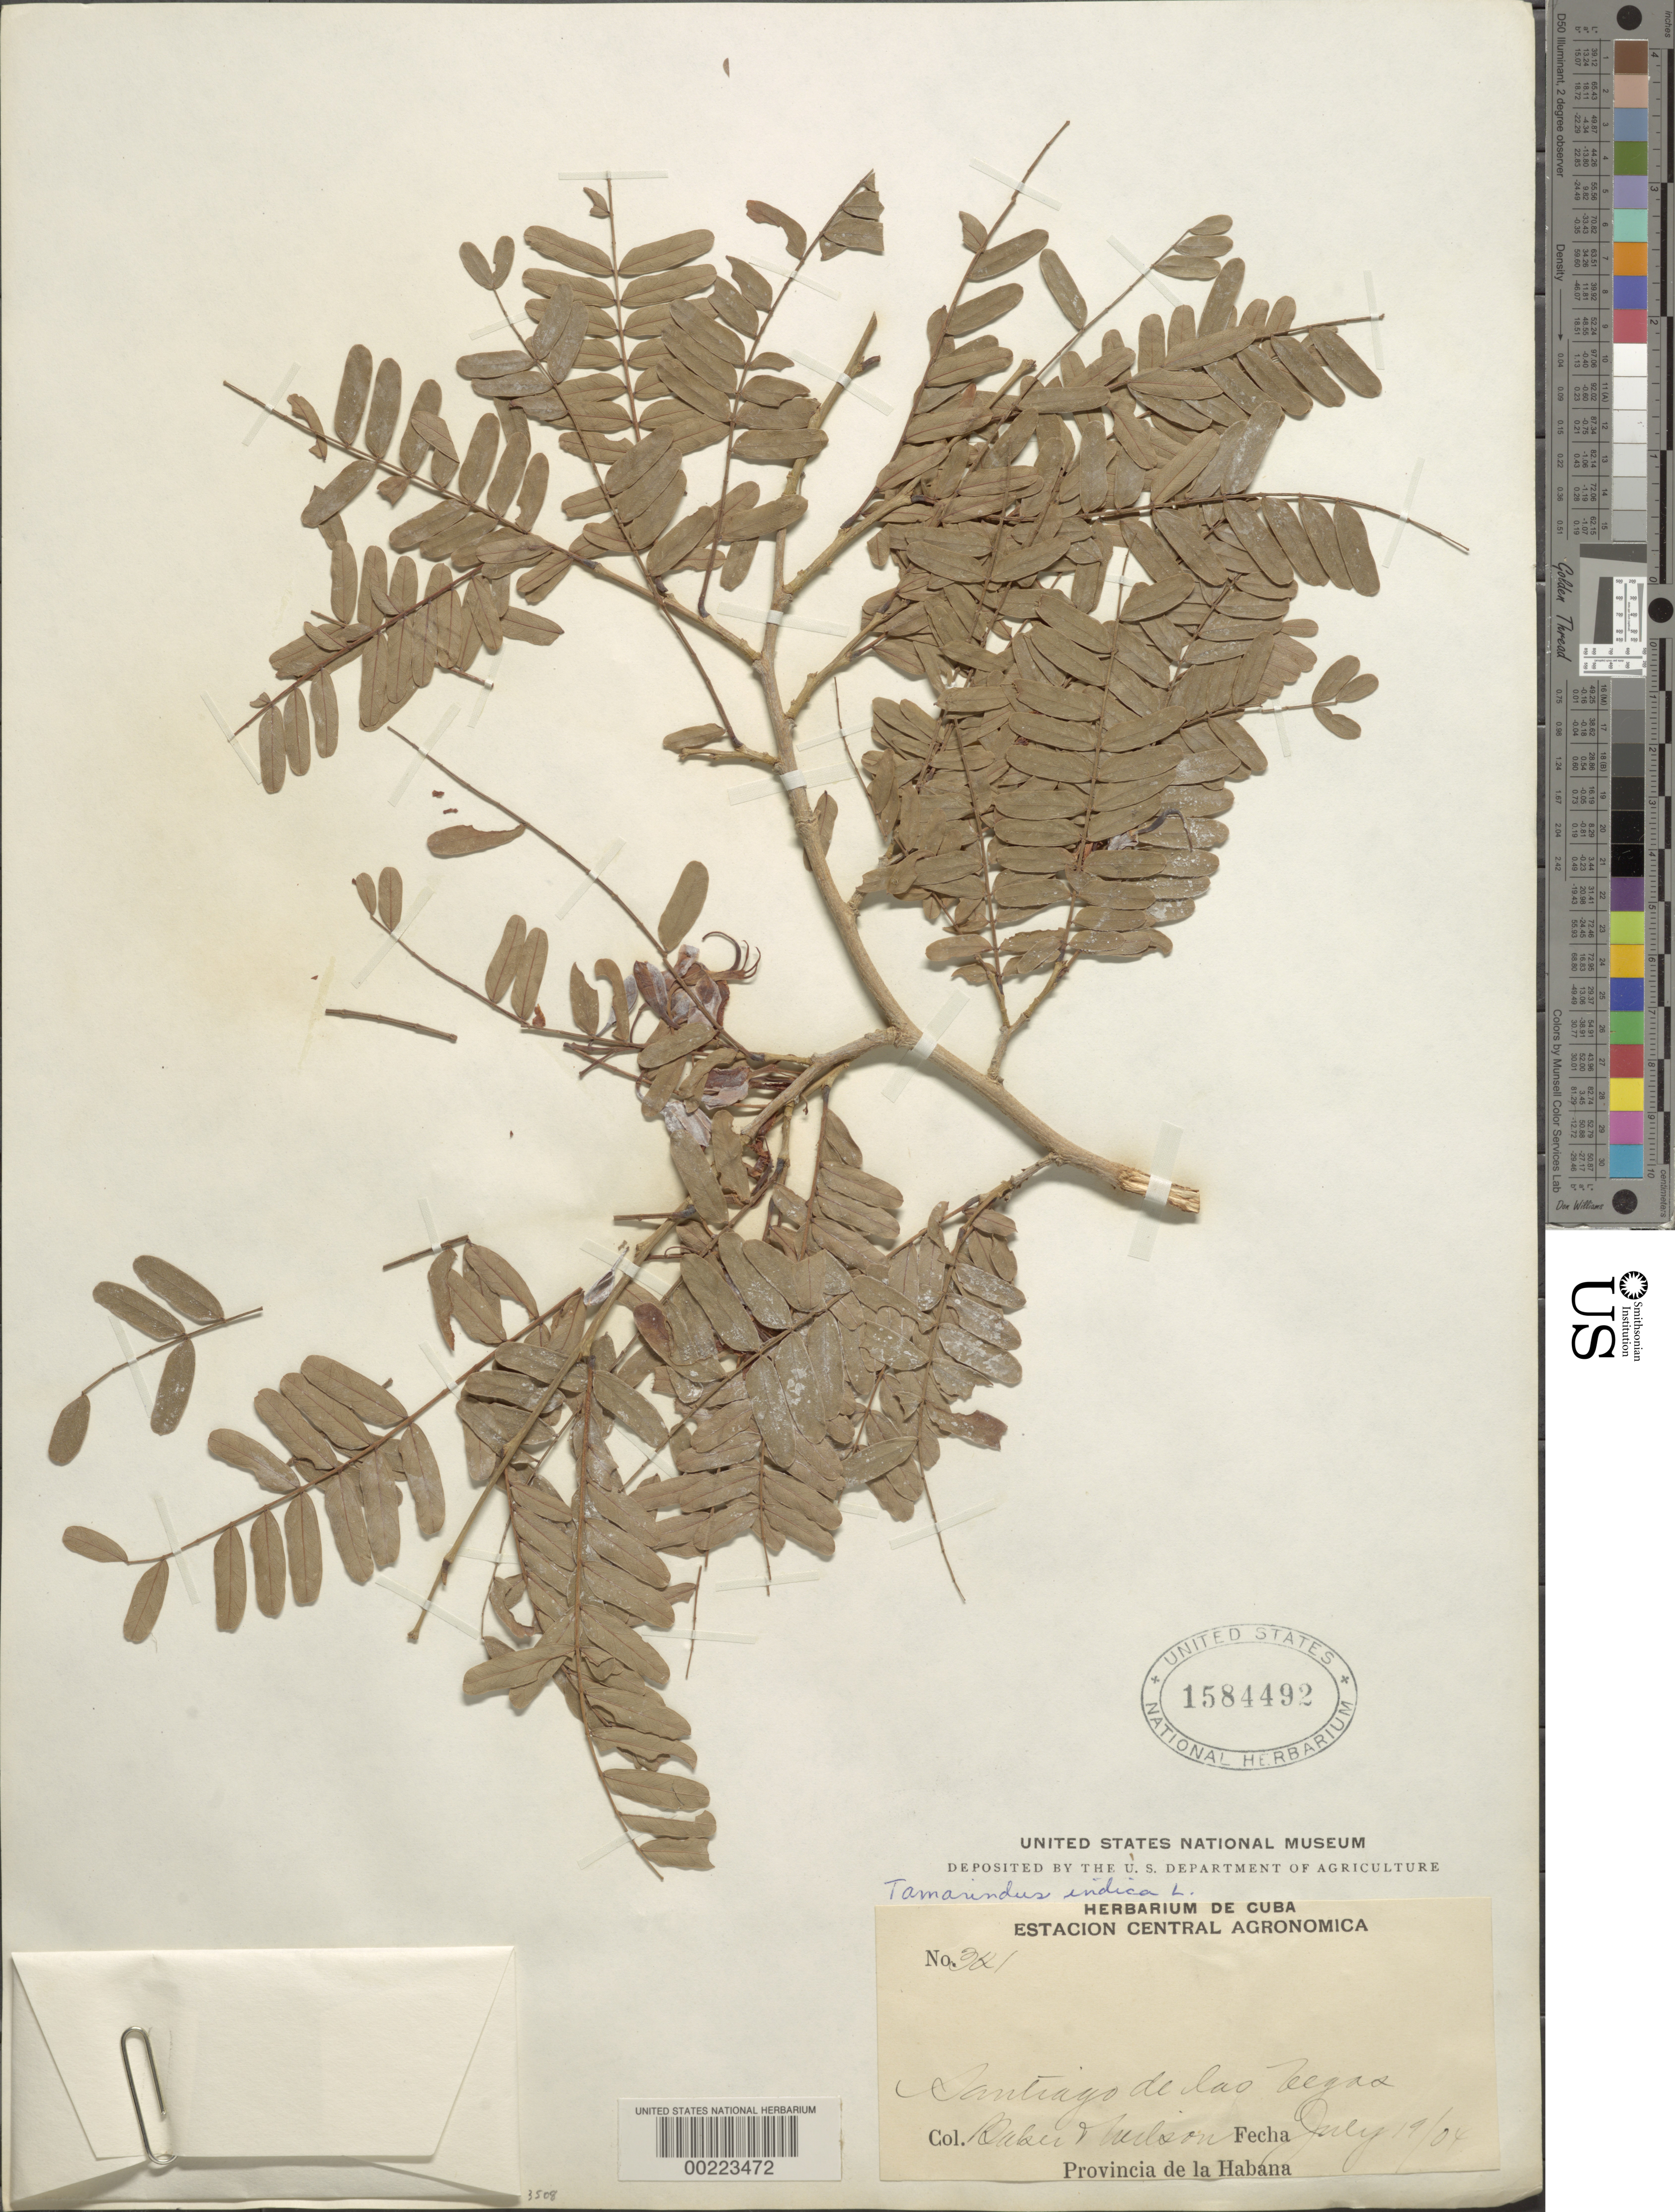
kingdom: Plantae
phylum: Tracheophyta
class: Magnoliopsida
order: Fabales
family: Fabaceae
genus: Tamarindus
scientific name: Tamarindus indica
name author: L.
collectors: -- Baker & P. Wilson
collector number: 321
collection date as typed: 19 Jul 1904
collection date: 1904-07-19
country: Cuba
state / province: La Habana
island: Greater Antilles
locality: Santiago de las vegas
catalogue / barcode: US 1584492